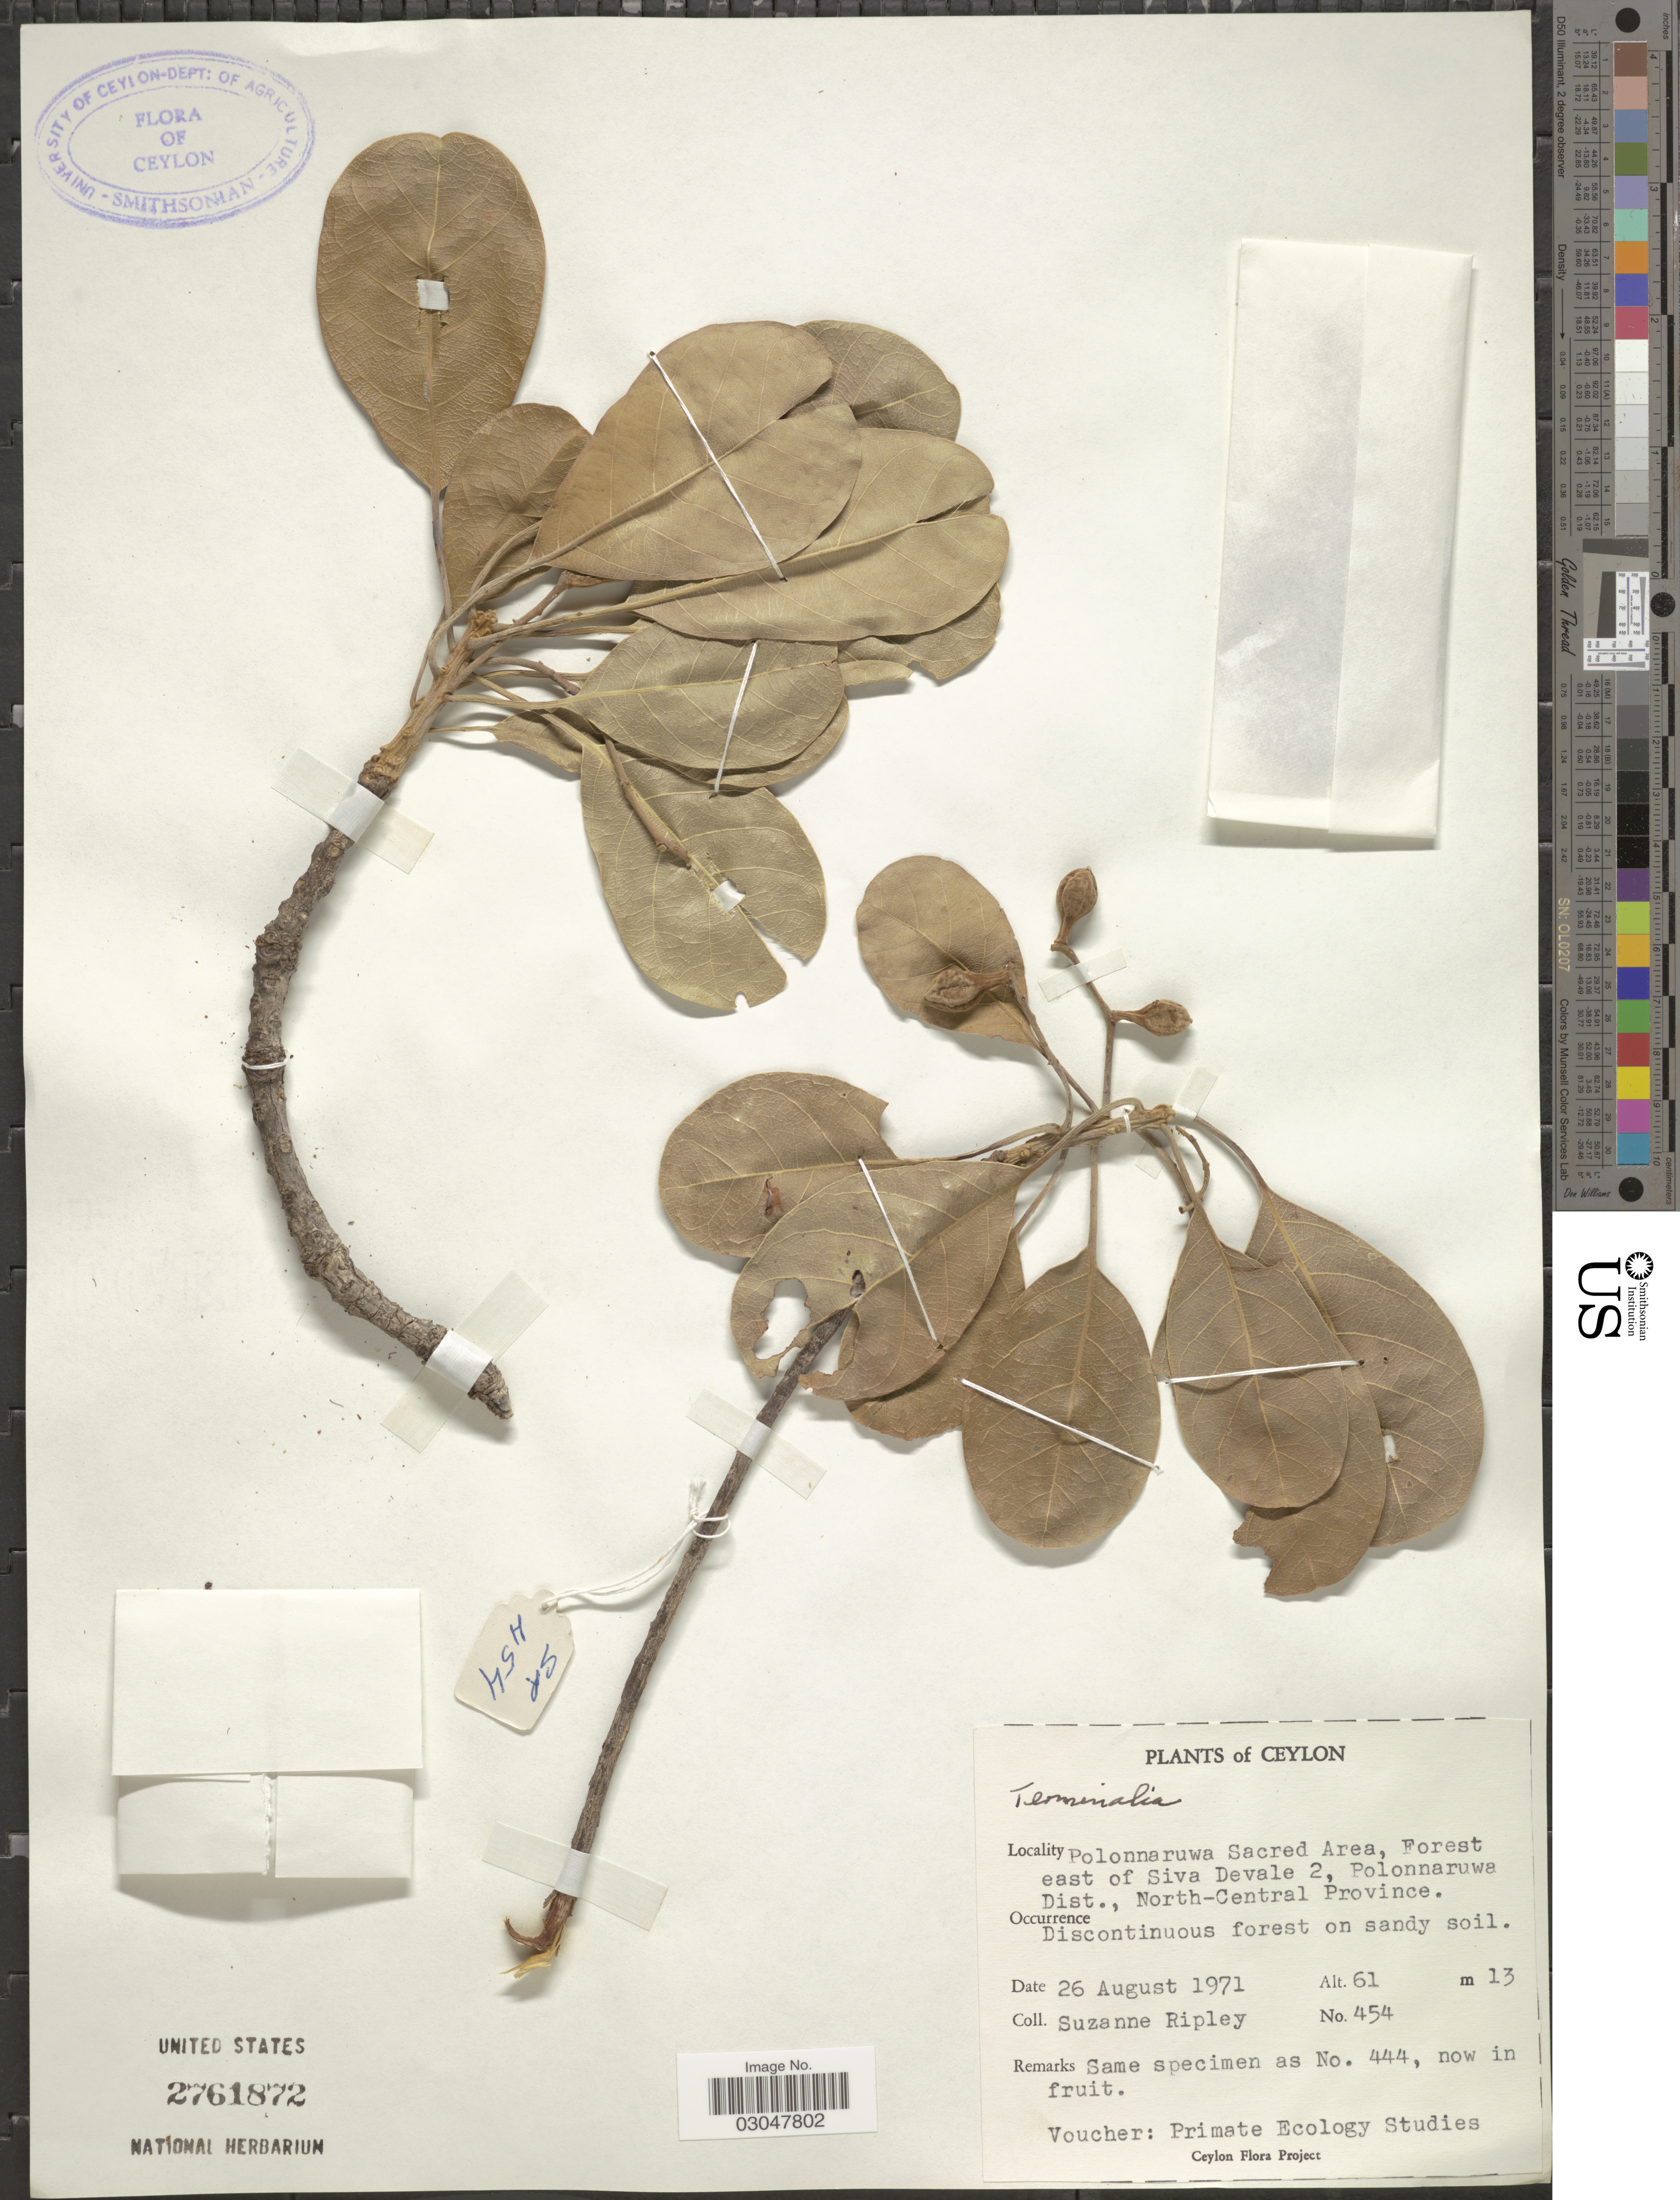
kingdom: Plantae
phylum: Tracheophyta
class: Magnoliopsida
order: Myrtales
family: Combretaceae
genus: Terminalia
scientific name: Terminalia sp.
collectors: S. Ripley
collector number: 454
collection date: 1871-08-26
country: Sri Lanka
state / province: North Central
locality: Ceylon. Polonnaruwa Sacred Area, Forest east of Siva Devale 2, Polonnaruwa Dist.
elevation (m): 61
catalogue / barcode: US 2761872